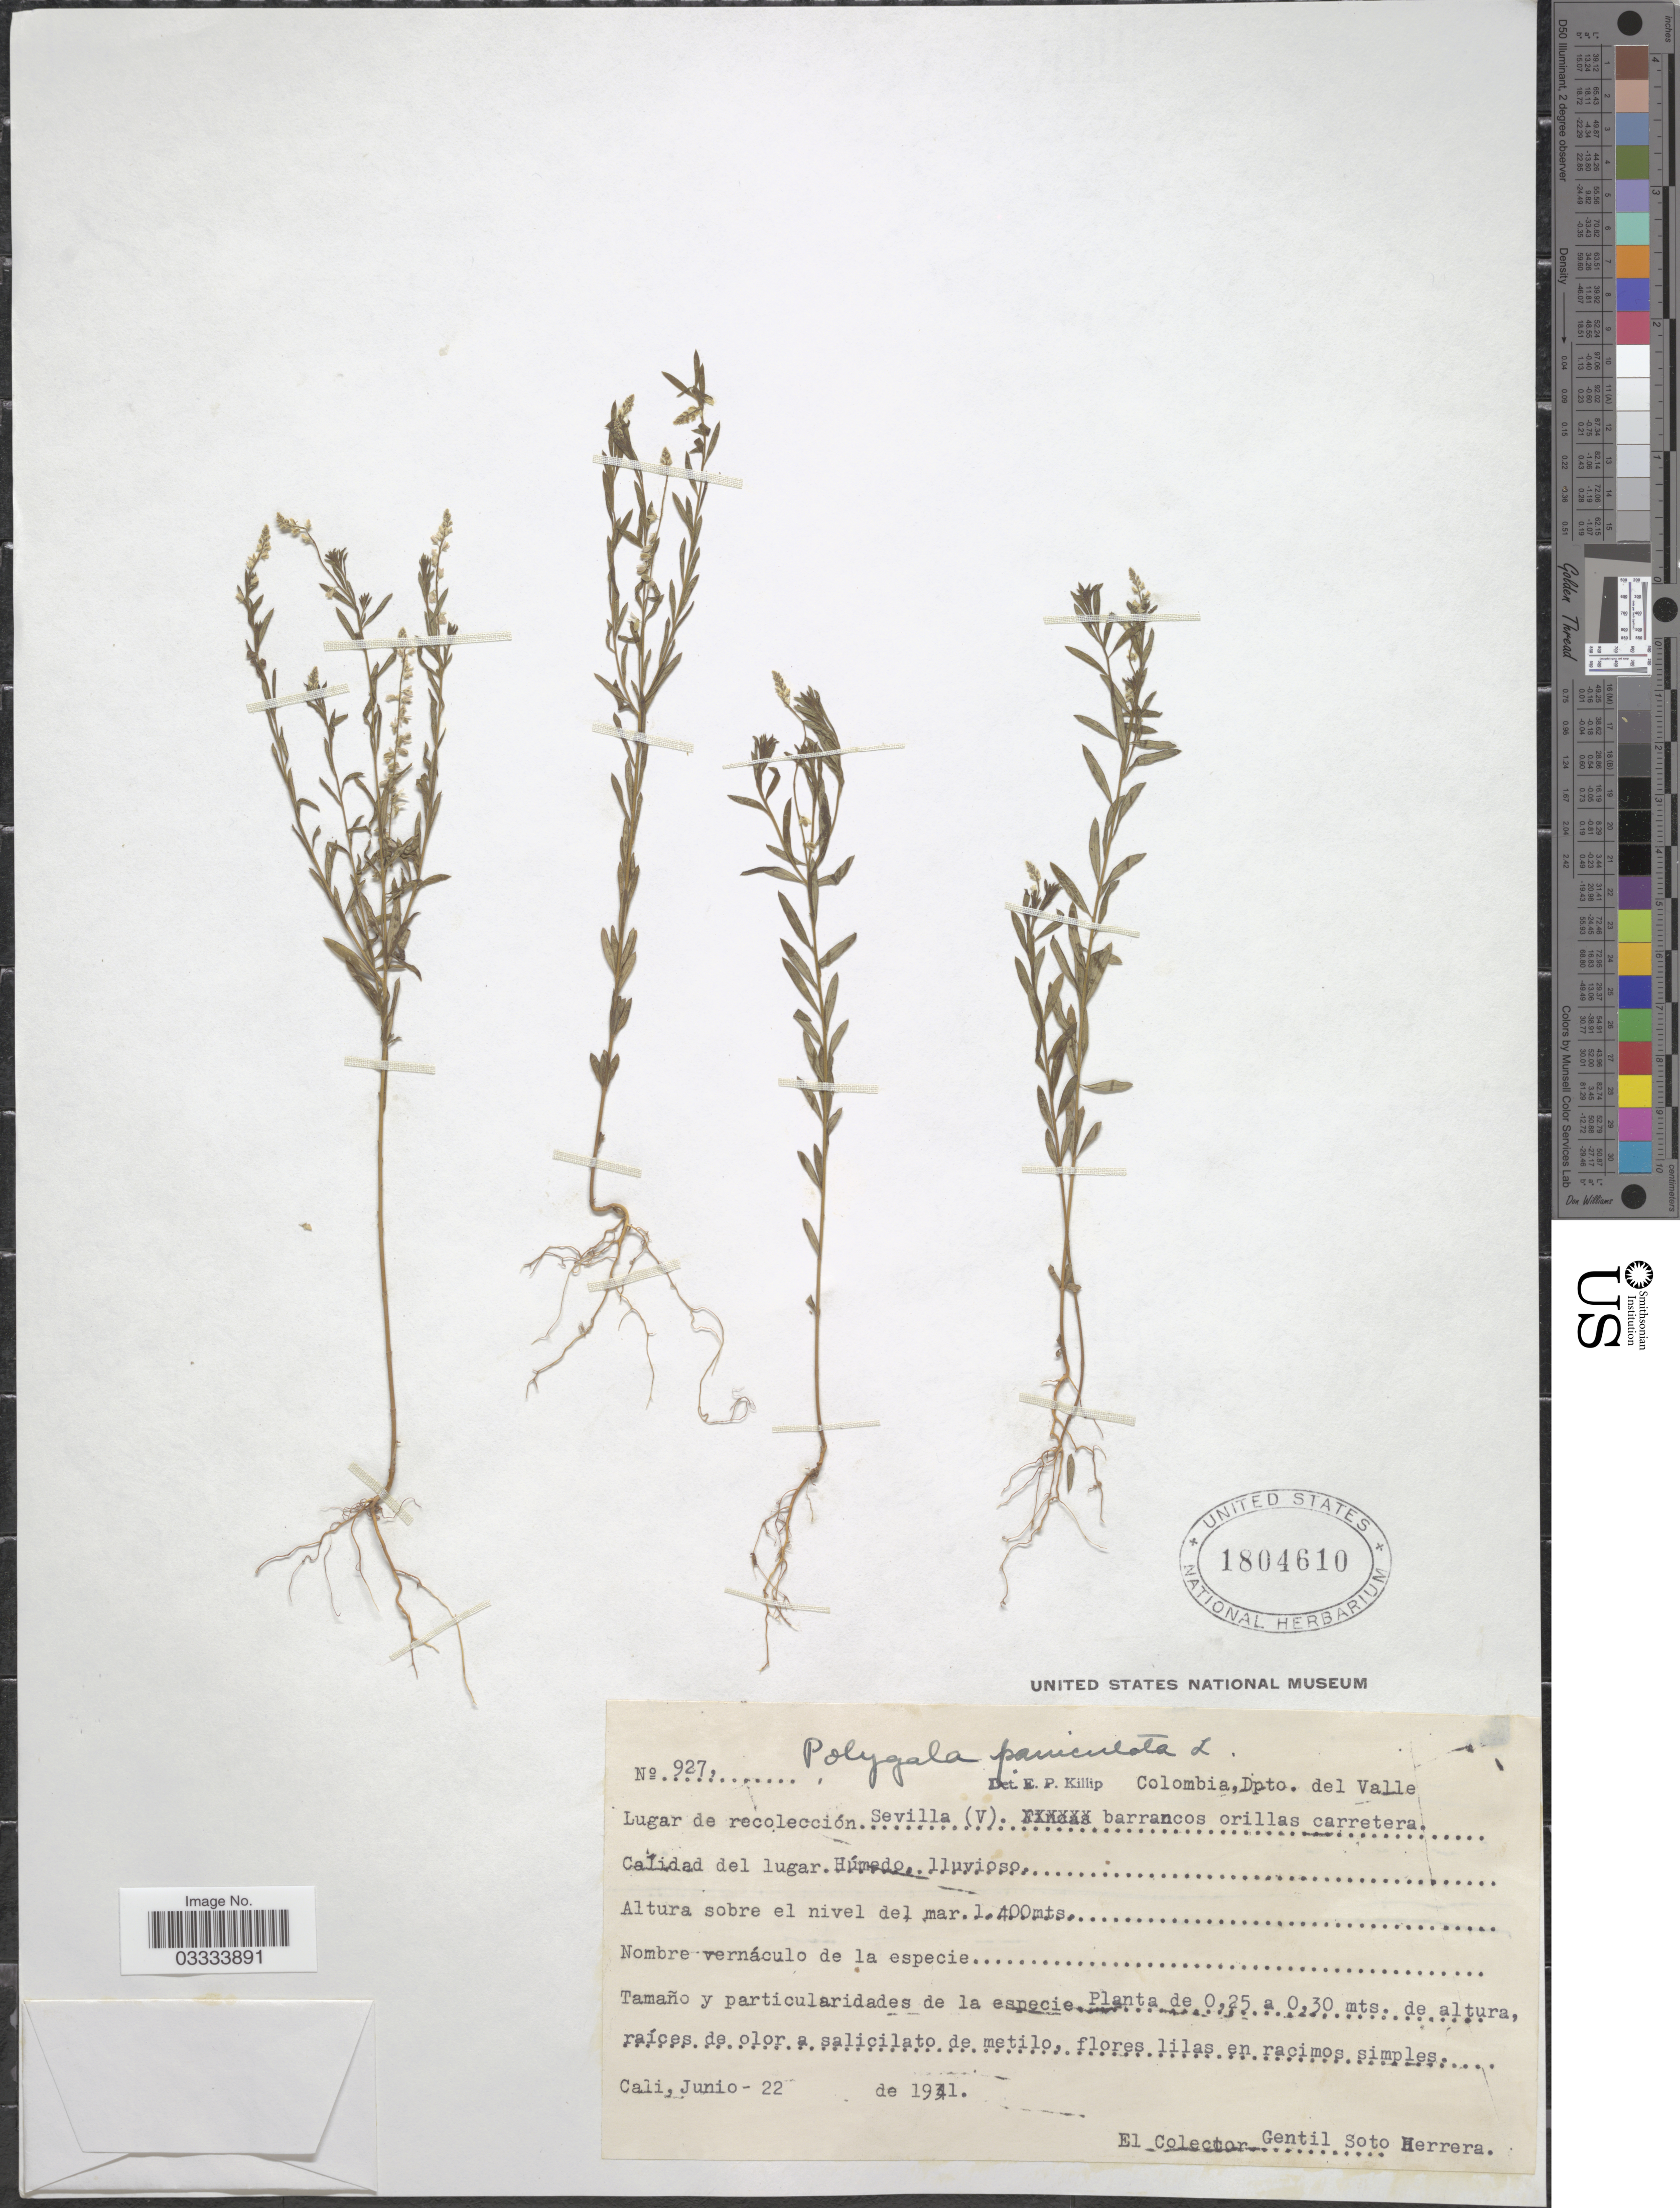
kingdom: Plantae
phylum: Tracheophyta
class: Magnoliopsida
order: Fabales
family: Polygalaceae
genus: Polygala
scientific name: Polygala paniculata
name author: L.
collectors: G. Soto Herrera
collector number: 927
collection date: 1941-06-22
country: Colombia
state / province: Valle del Cauca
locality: Dpto. del Valle. Sevilla (V). Barrancos orillas carretera.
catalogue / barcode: US 1804610